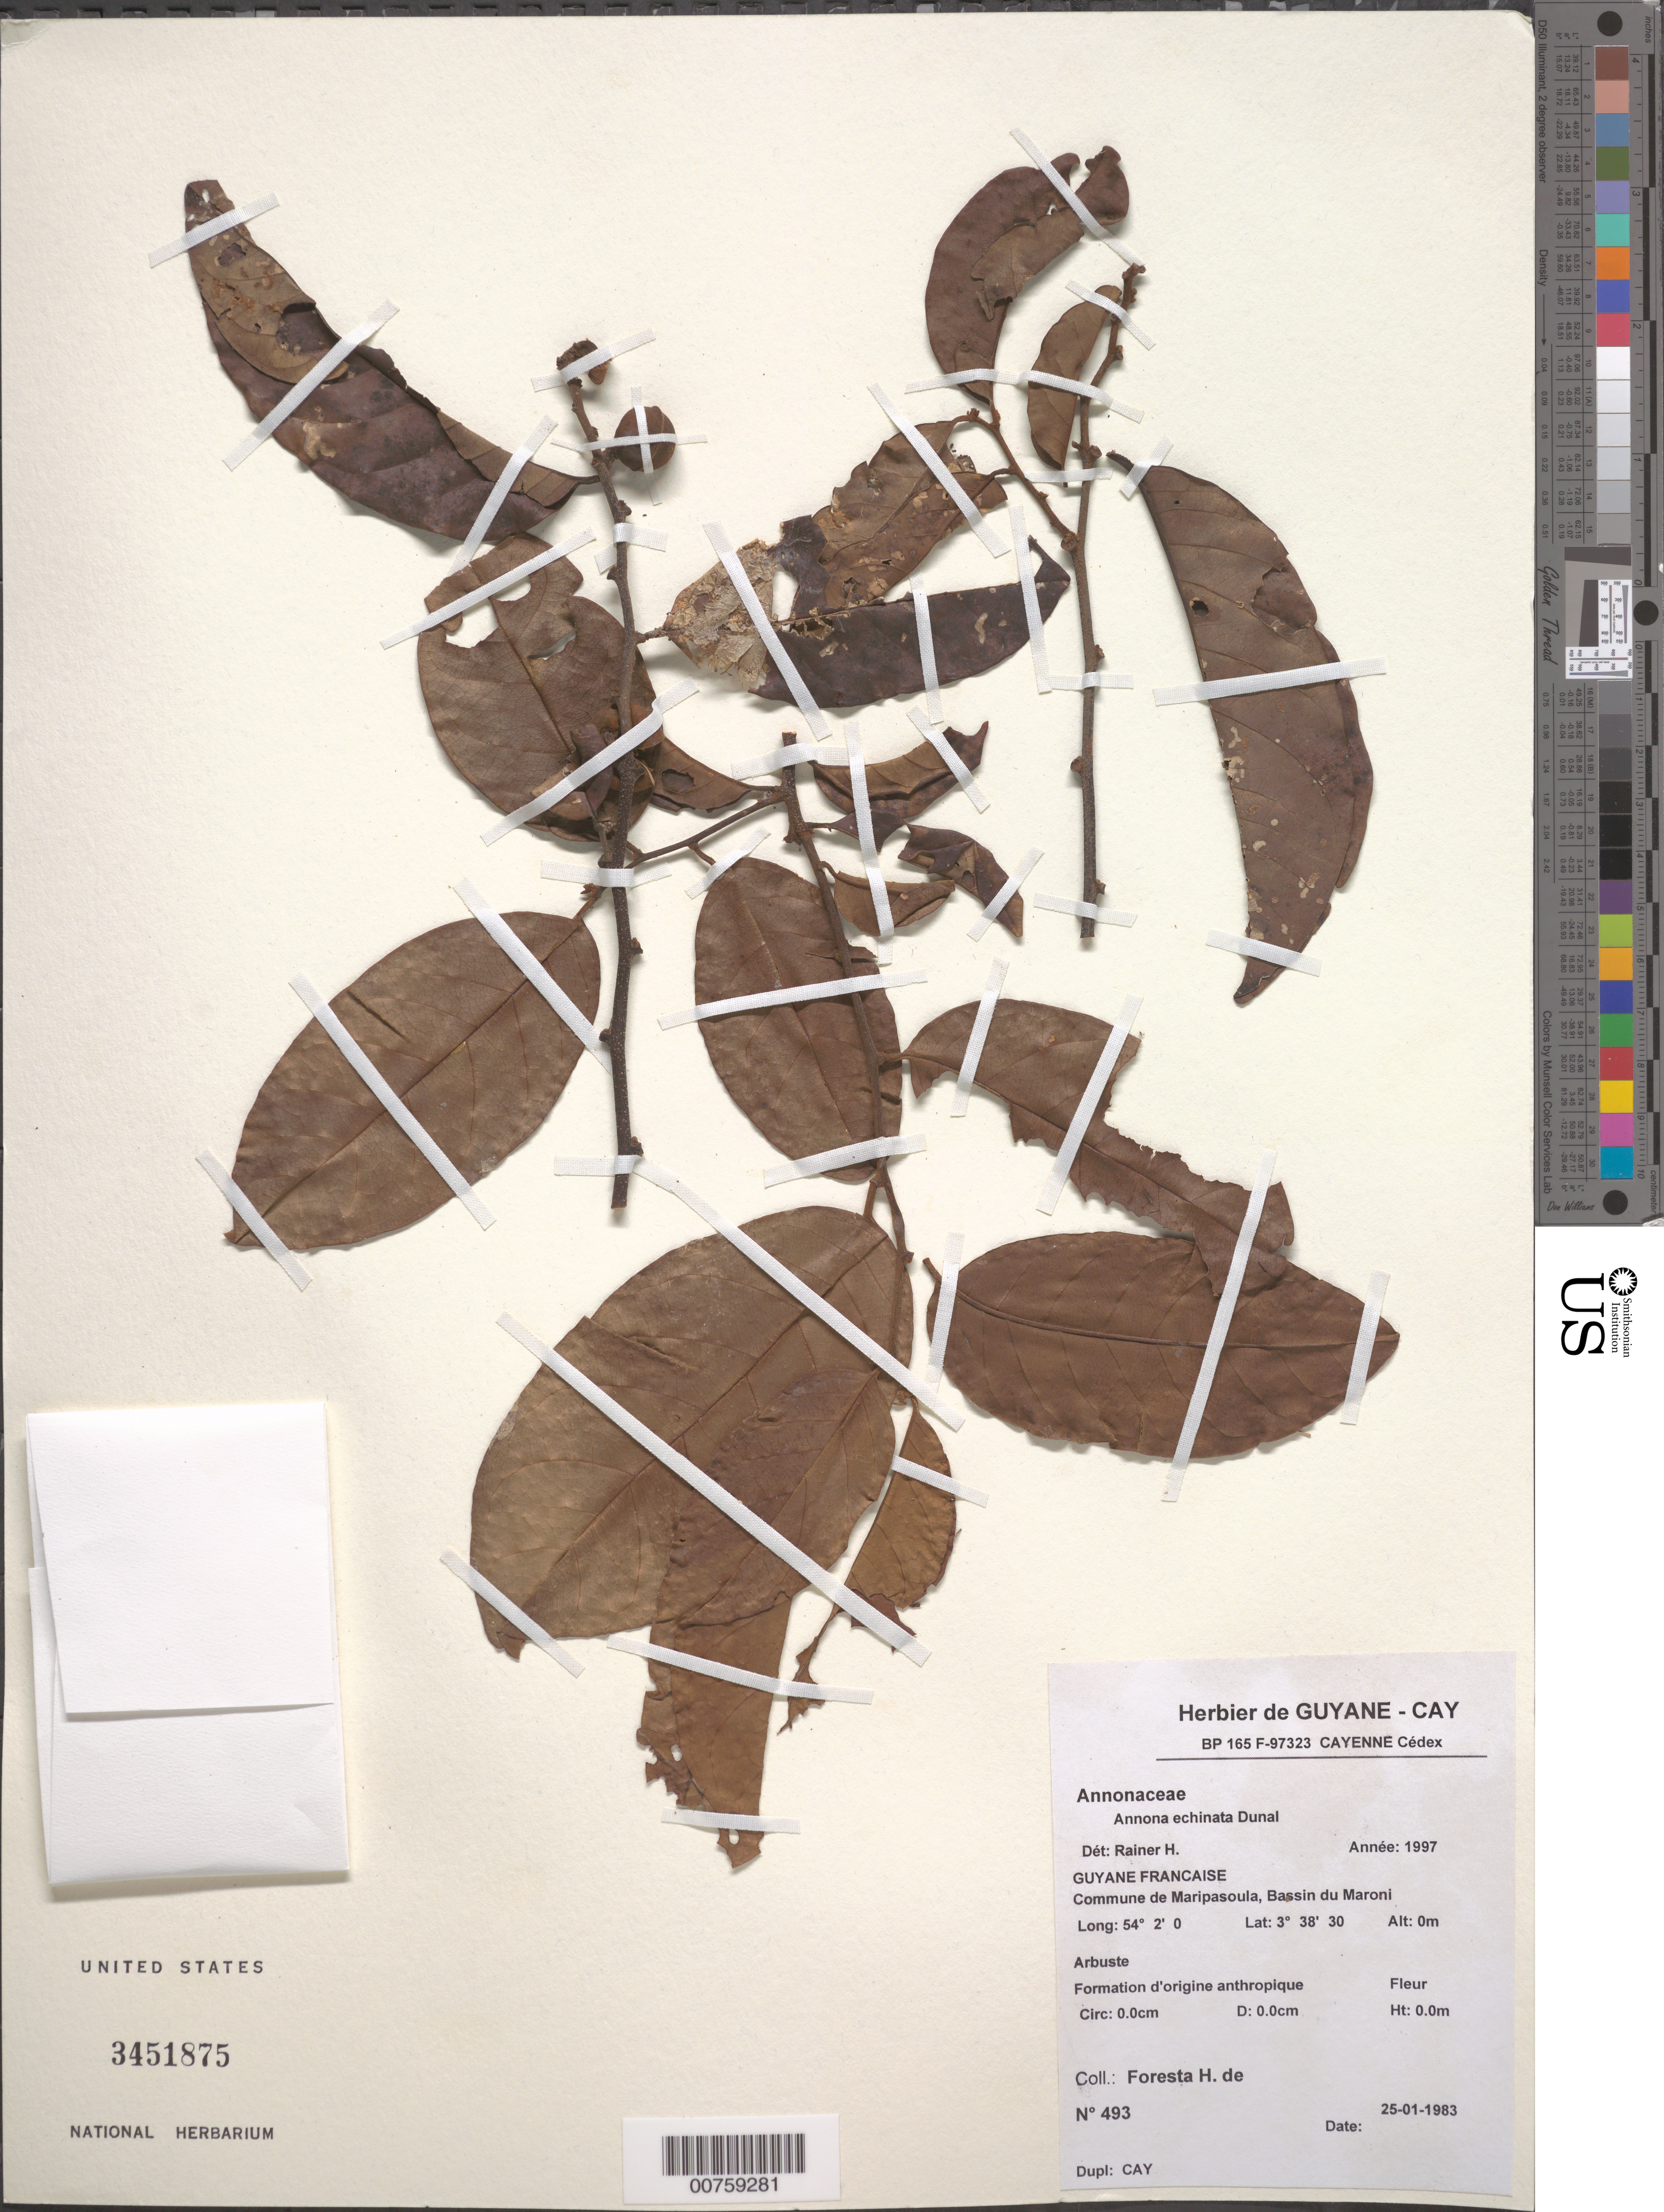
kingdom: Plantae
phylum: Tracheophyta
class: Magnoliopsida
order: Magnoliales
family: Annonaceae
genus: Annona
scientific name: Annona echinata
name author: Dunal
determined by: Rainer, H.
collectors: H. de Foresta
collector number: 493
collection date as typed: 25-Jan-83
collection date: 1983-01-25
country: French Guiana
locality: Maripasoula, Bassin du Maroni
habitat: Formation d'origine anthropique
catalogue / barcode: US 3451875